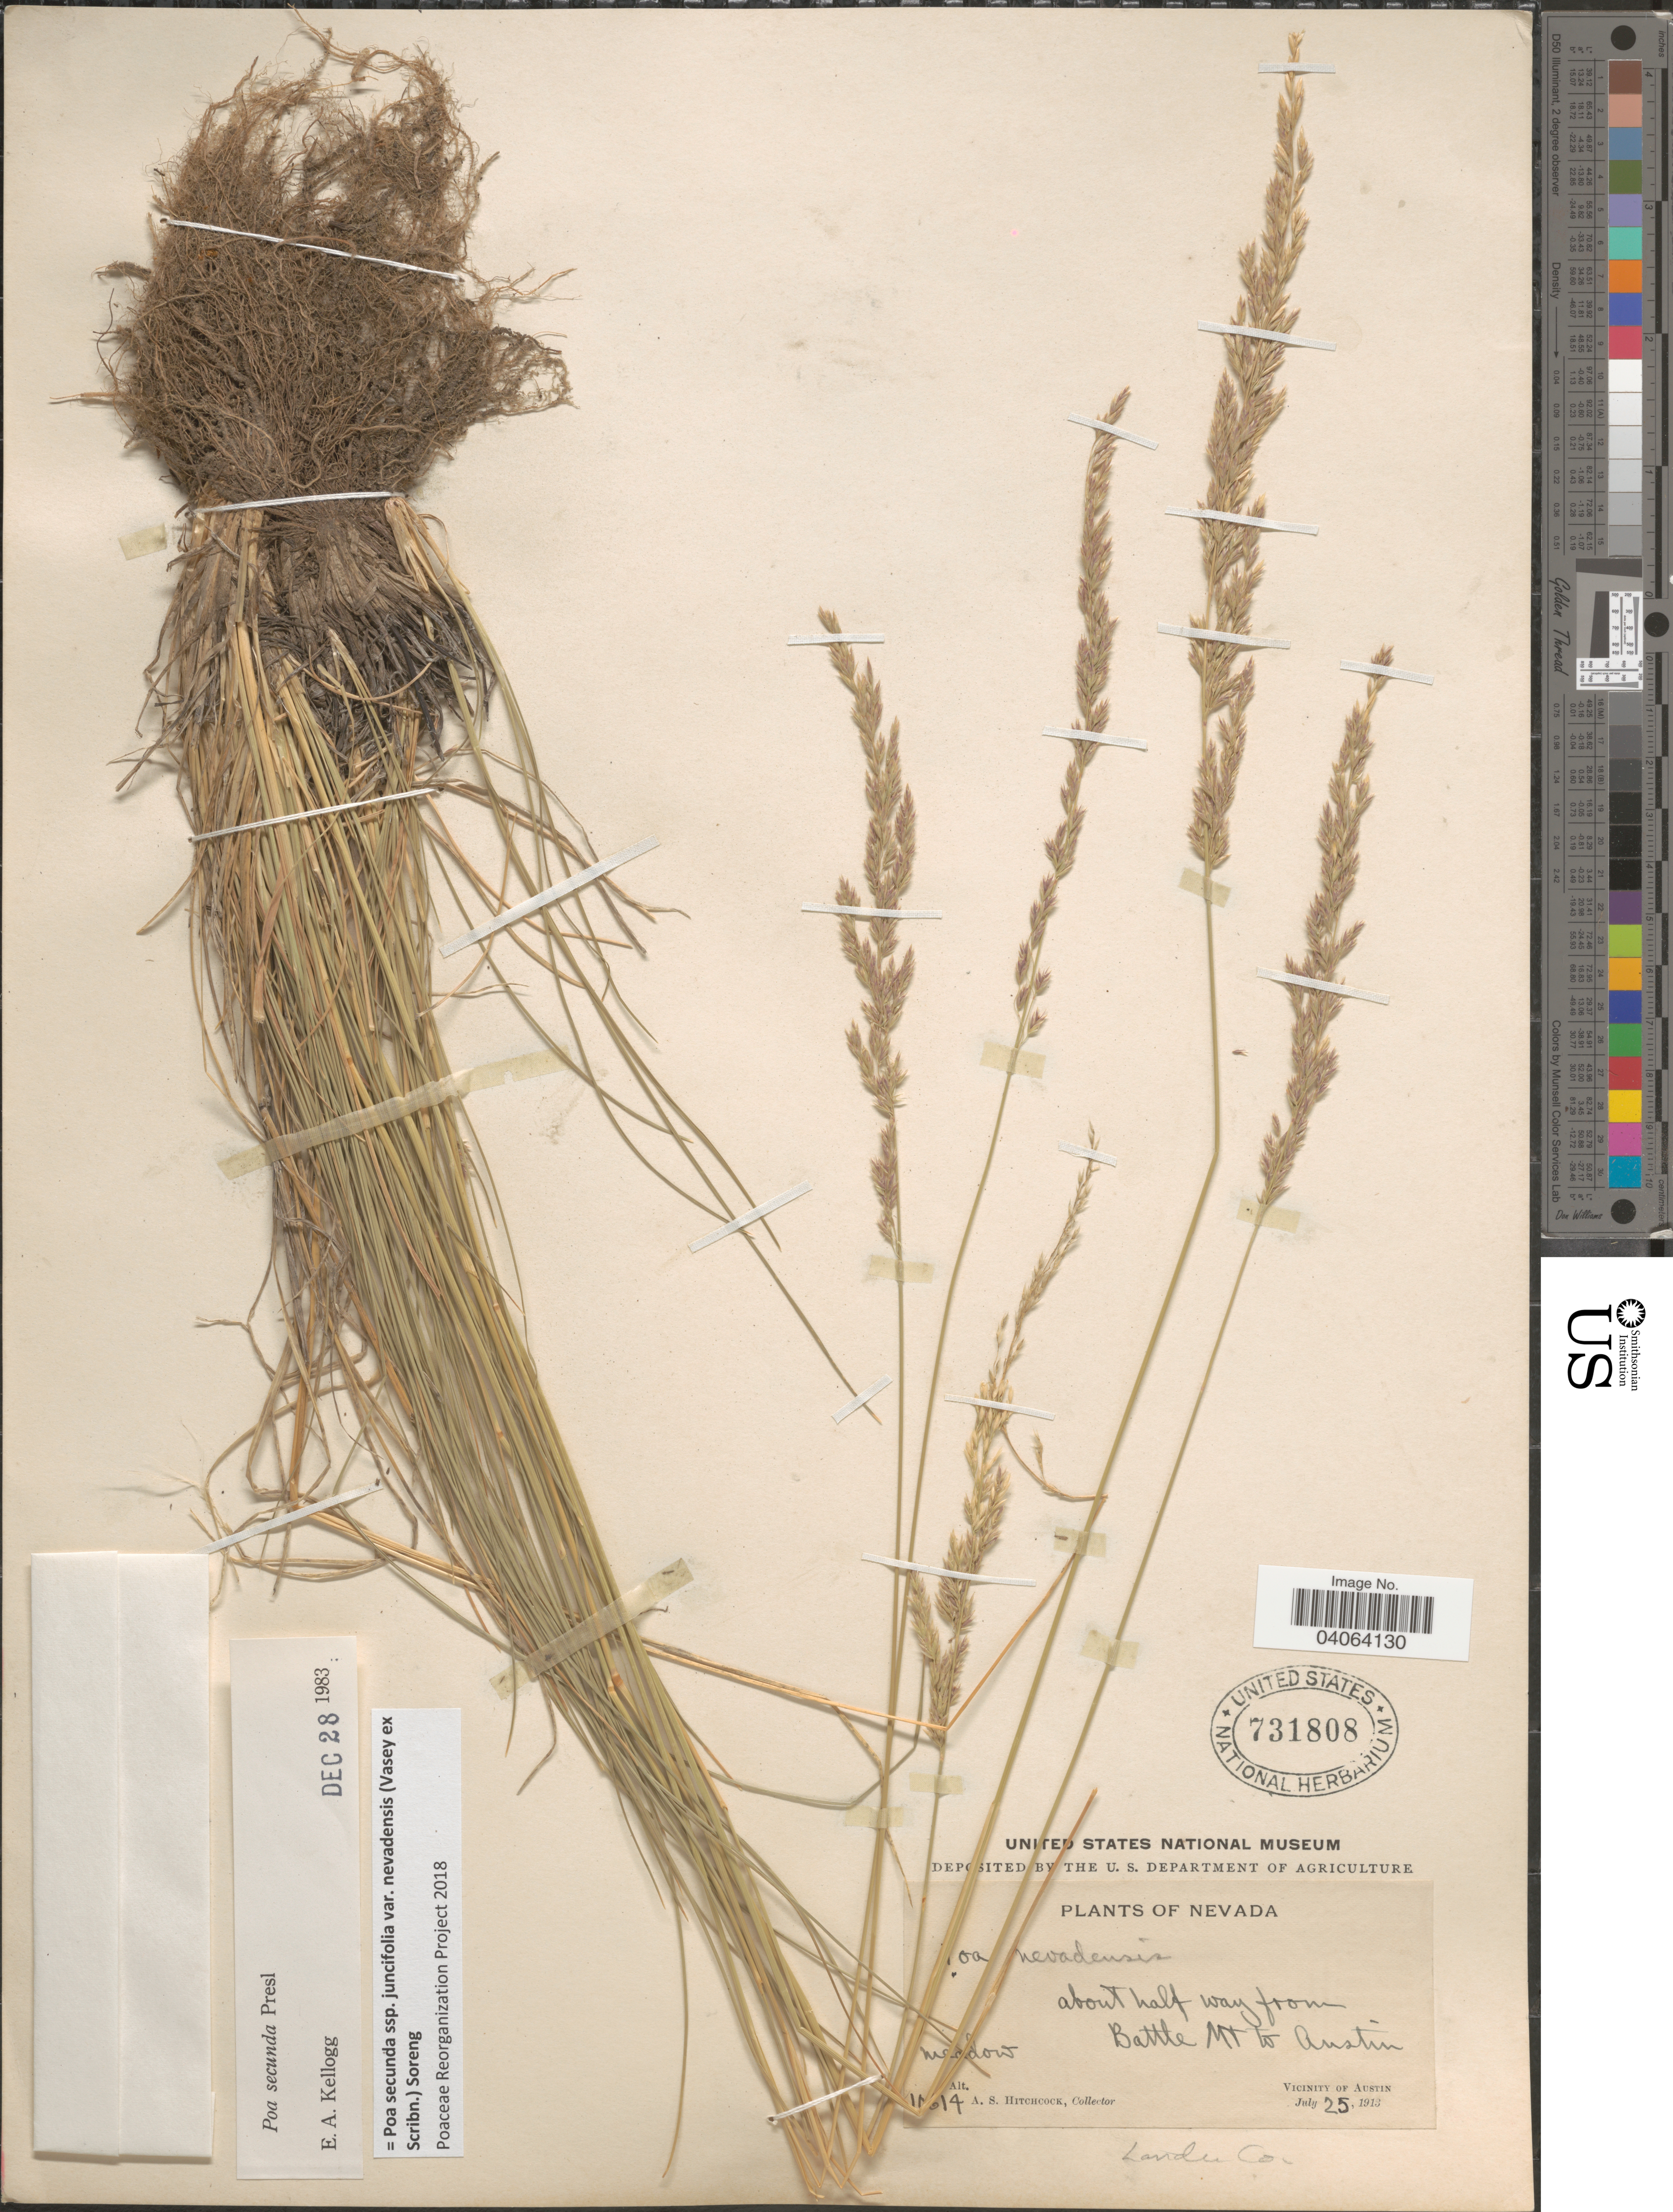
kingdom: Plantae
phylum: Tracheophyta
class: Liliopsida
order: Poales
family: Poaceae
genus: Poa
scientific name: Poa secunda subsp. juncifolia var. nevadensis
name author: (Vasey ex Scribn.) Soreng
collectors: A. S. Hitchcock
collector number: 10614*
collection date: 1913-07-25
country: United States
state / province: Nevada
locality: About half way from Battle Mt to Austin. Vicinity of Austin. Lander Co.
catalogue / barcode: US 731808